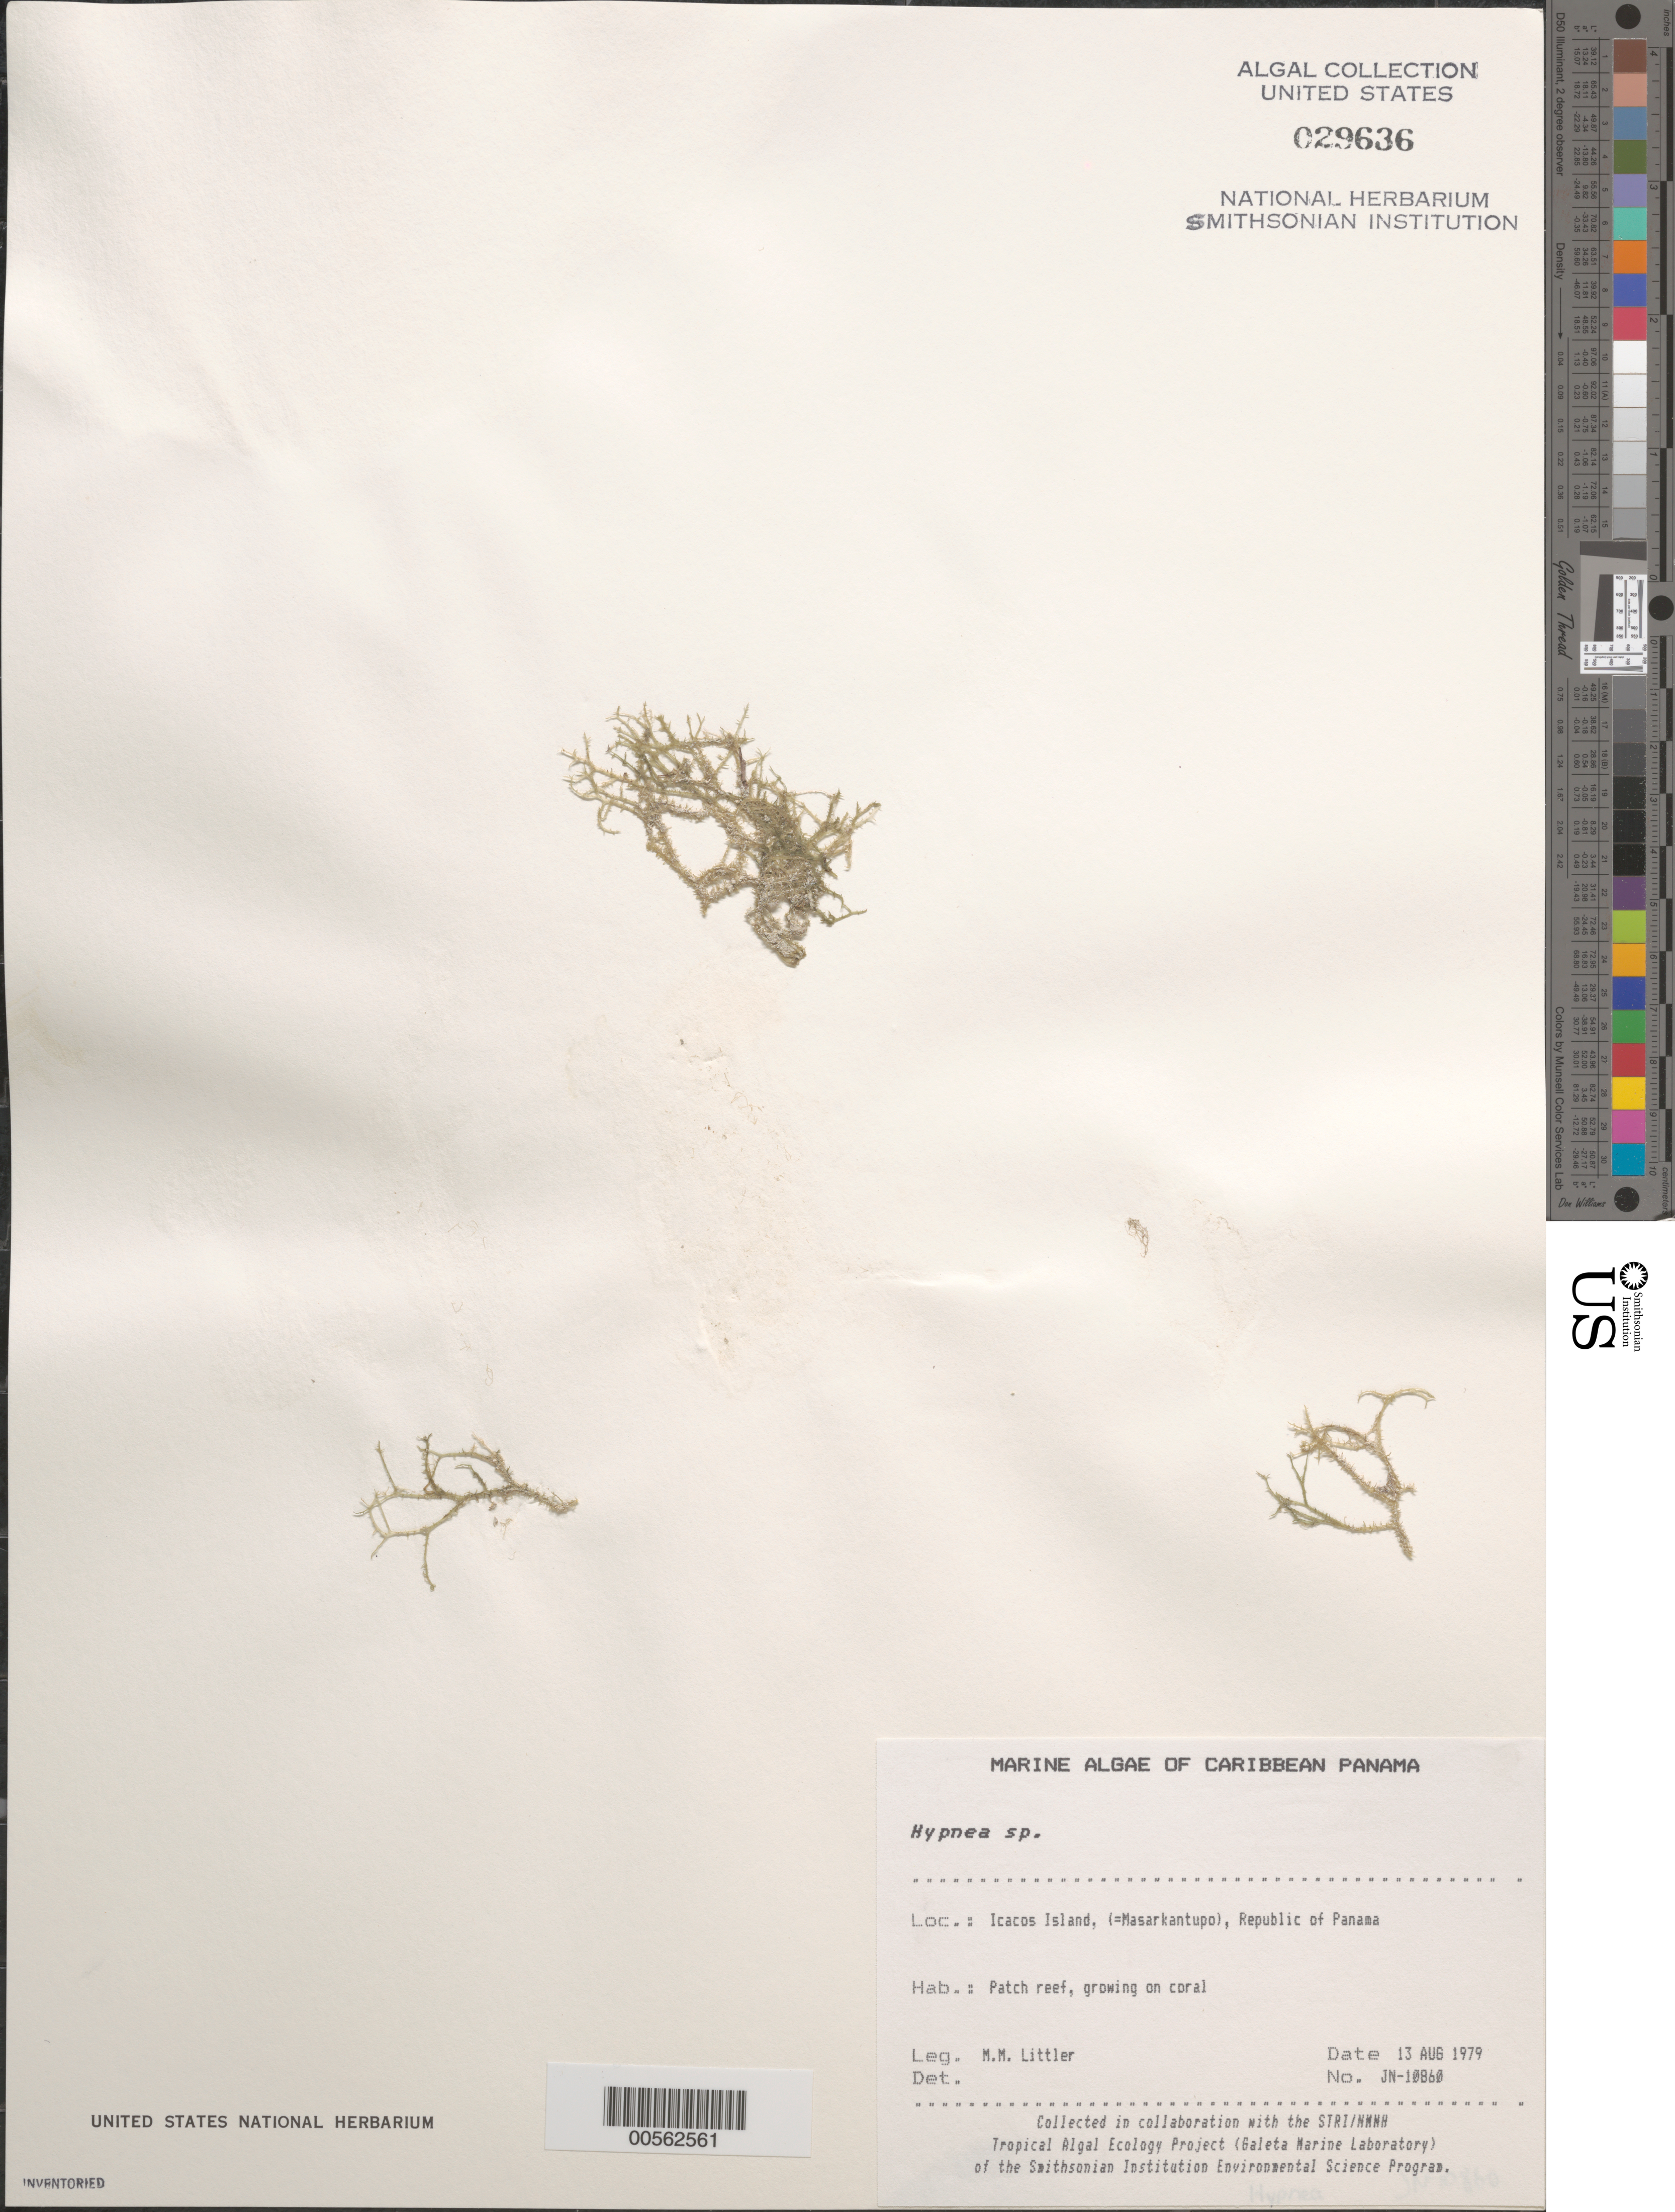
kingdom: Plantae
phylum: Rhodophyta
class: Florideophyceae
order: Gigartinales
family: Cystocloniaceae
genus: Hypnea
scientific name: Hypnea sp.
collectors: M. M. Littler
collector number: JN-10860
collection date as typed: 13 Aug 1979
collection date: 1979-08-13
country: Panama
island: Icacos Cay (Masarkantupo)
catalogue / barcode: US 29636